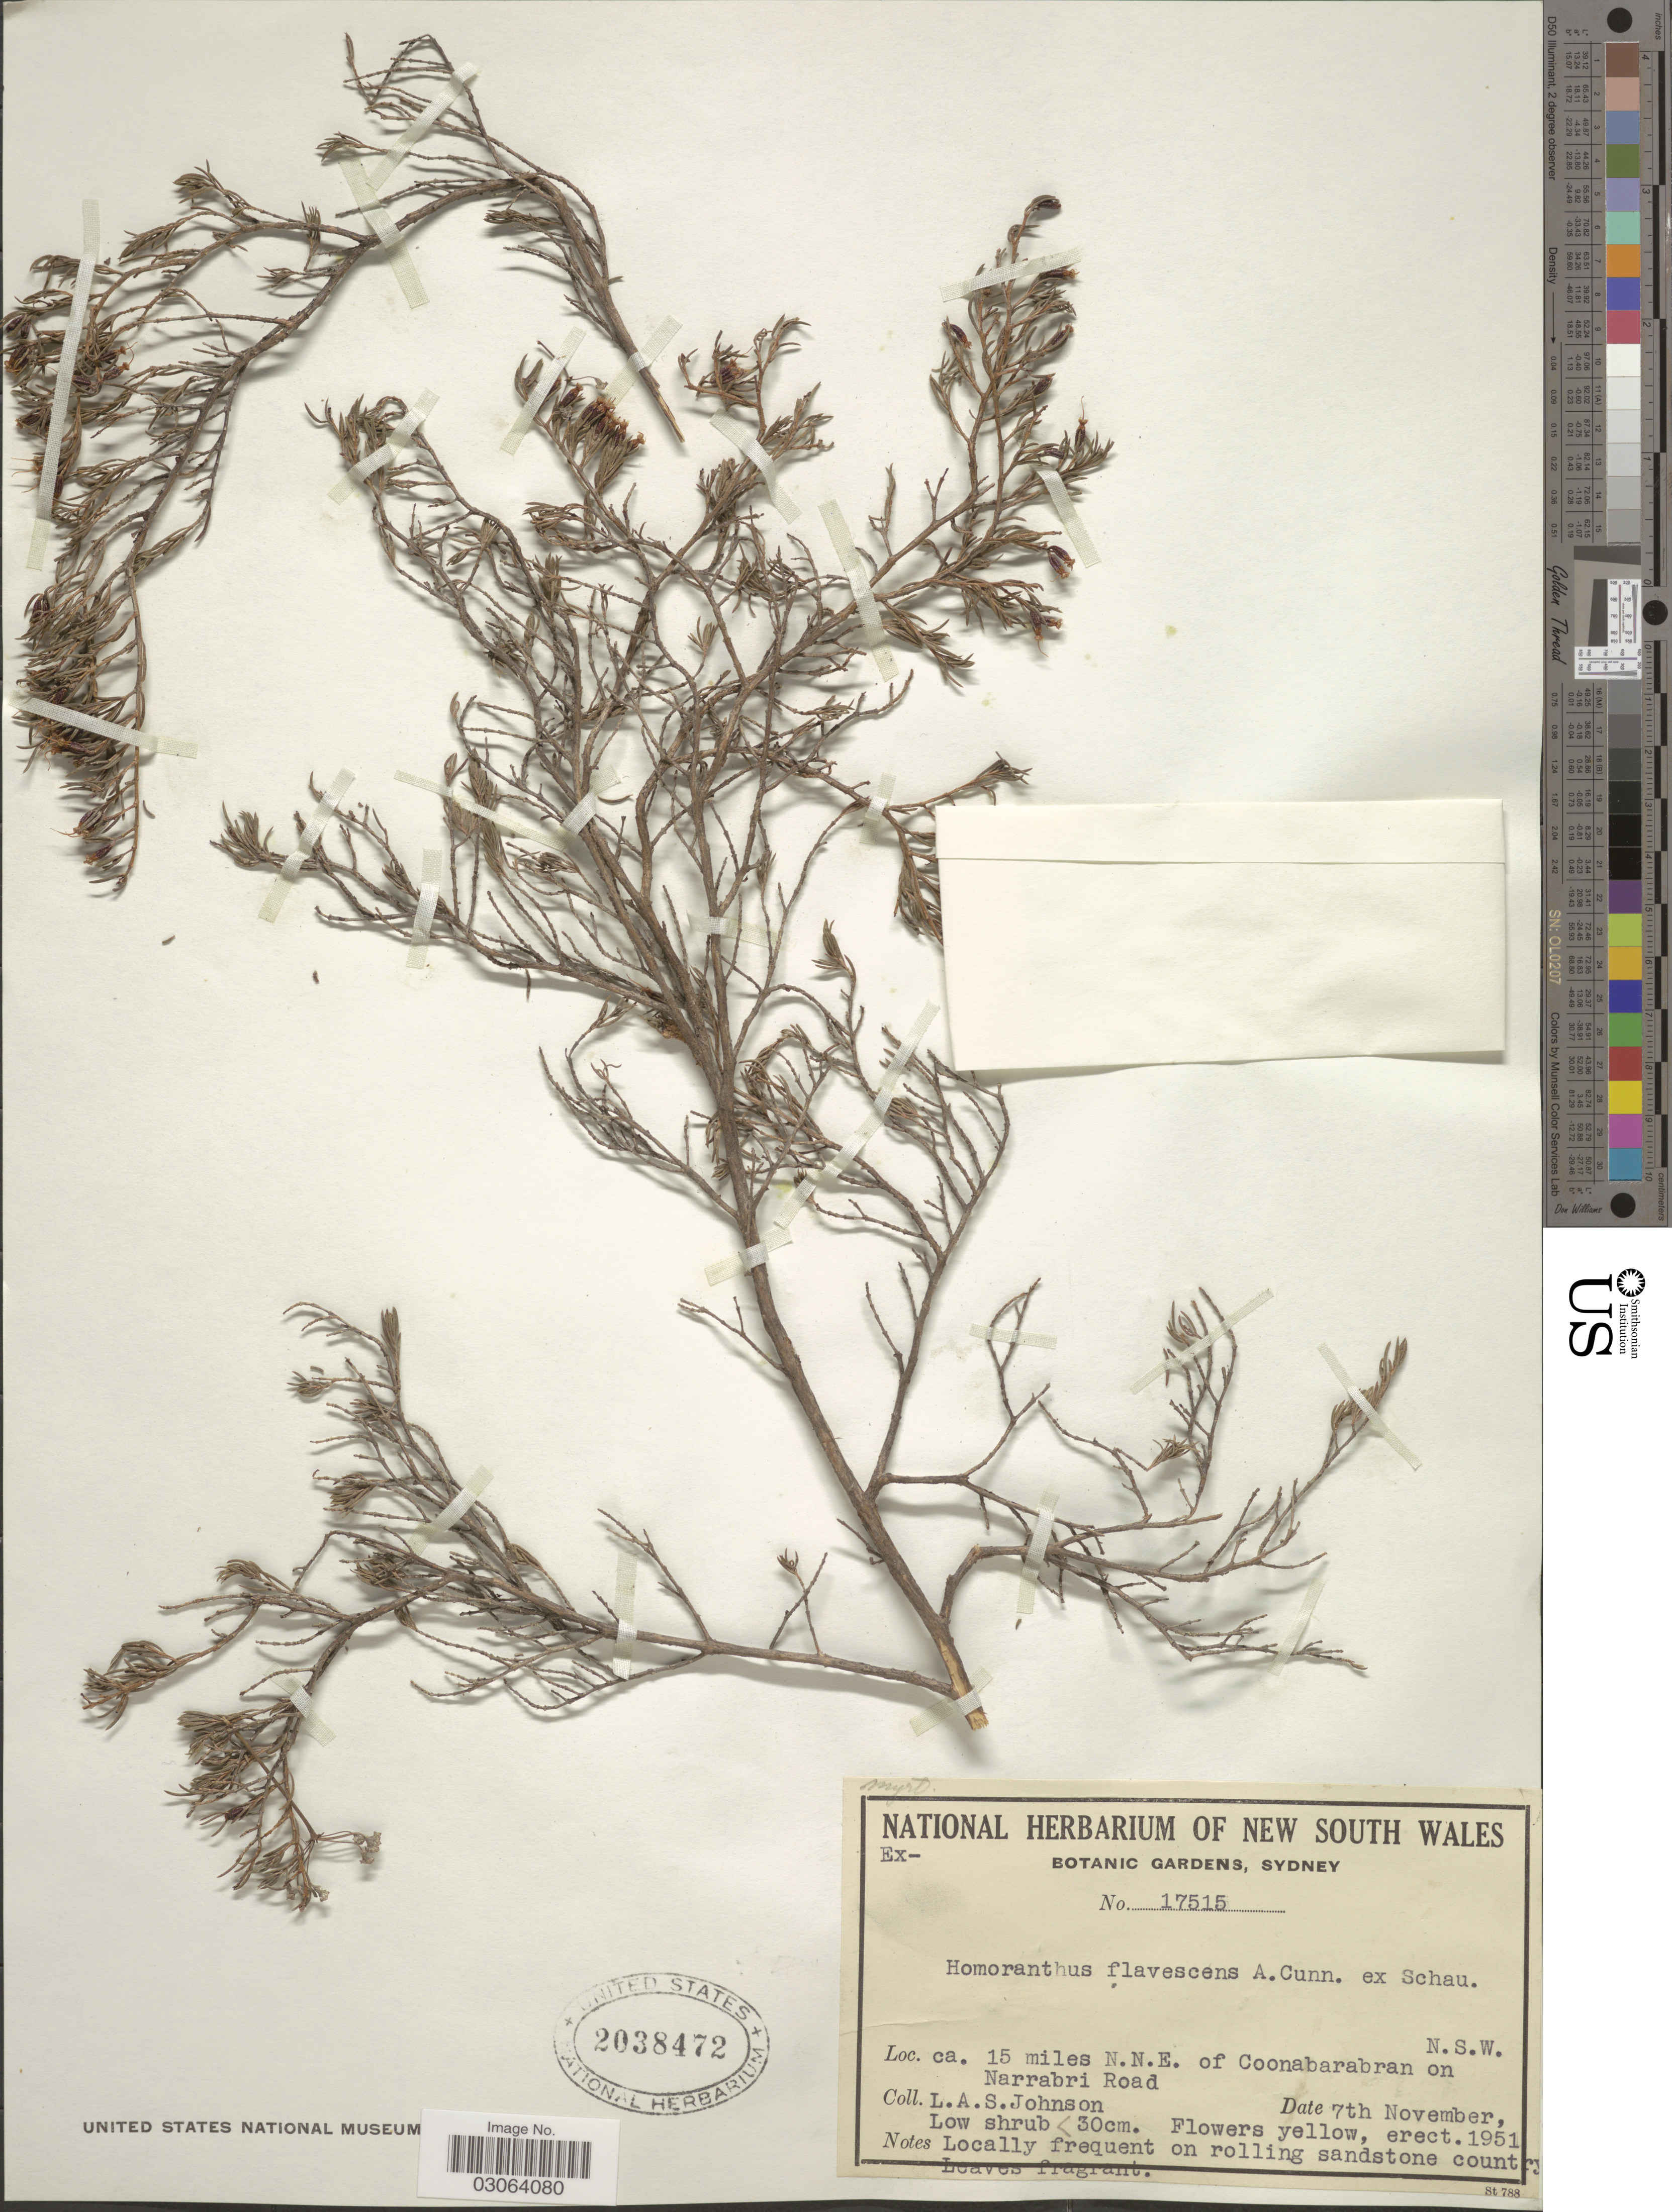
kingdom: Plantae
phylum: Tracheophyta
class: Magnoliopsida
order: Myrtales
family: Myrtaceae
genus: Homoranthus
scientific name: Homoranthus flavescens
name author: Schauer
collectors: L. A. S. Johnson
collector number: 17515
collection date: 1951-11-07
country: Australia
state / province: New South Wales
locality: Ca. 15 miles N.N.E. of Coonabarabran on Narrabri Road.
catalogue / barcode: US 2038472